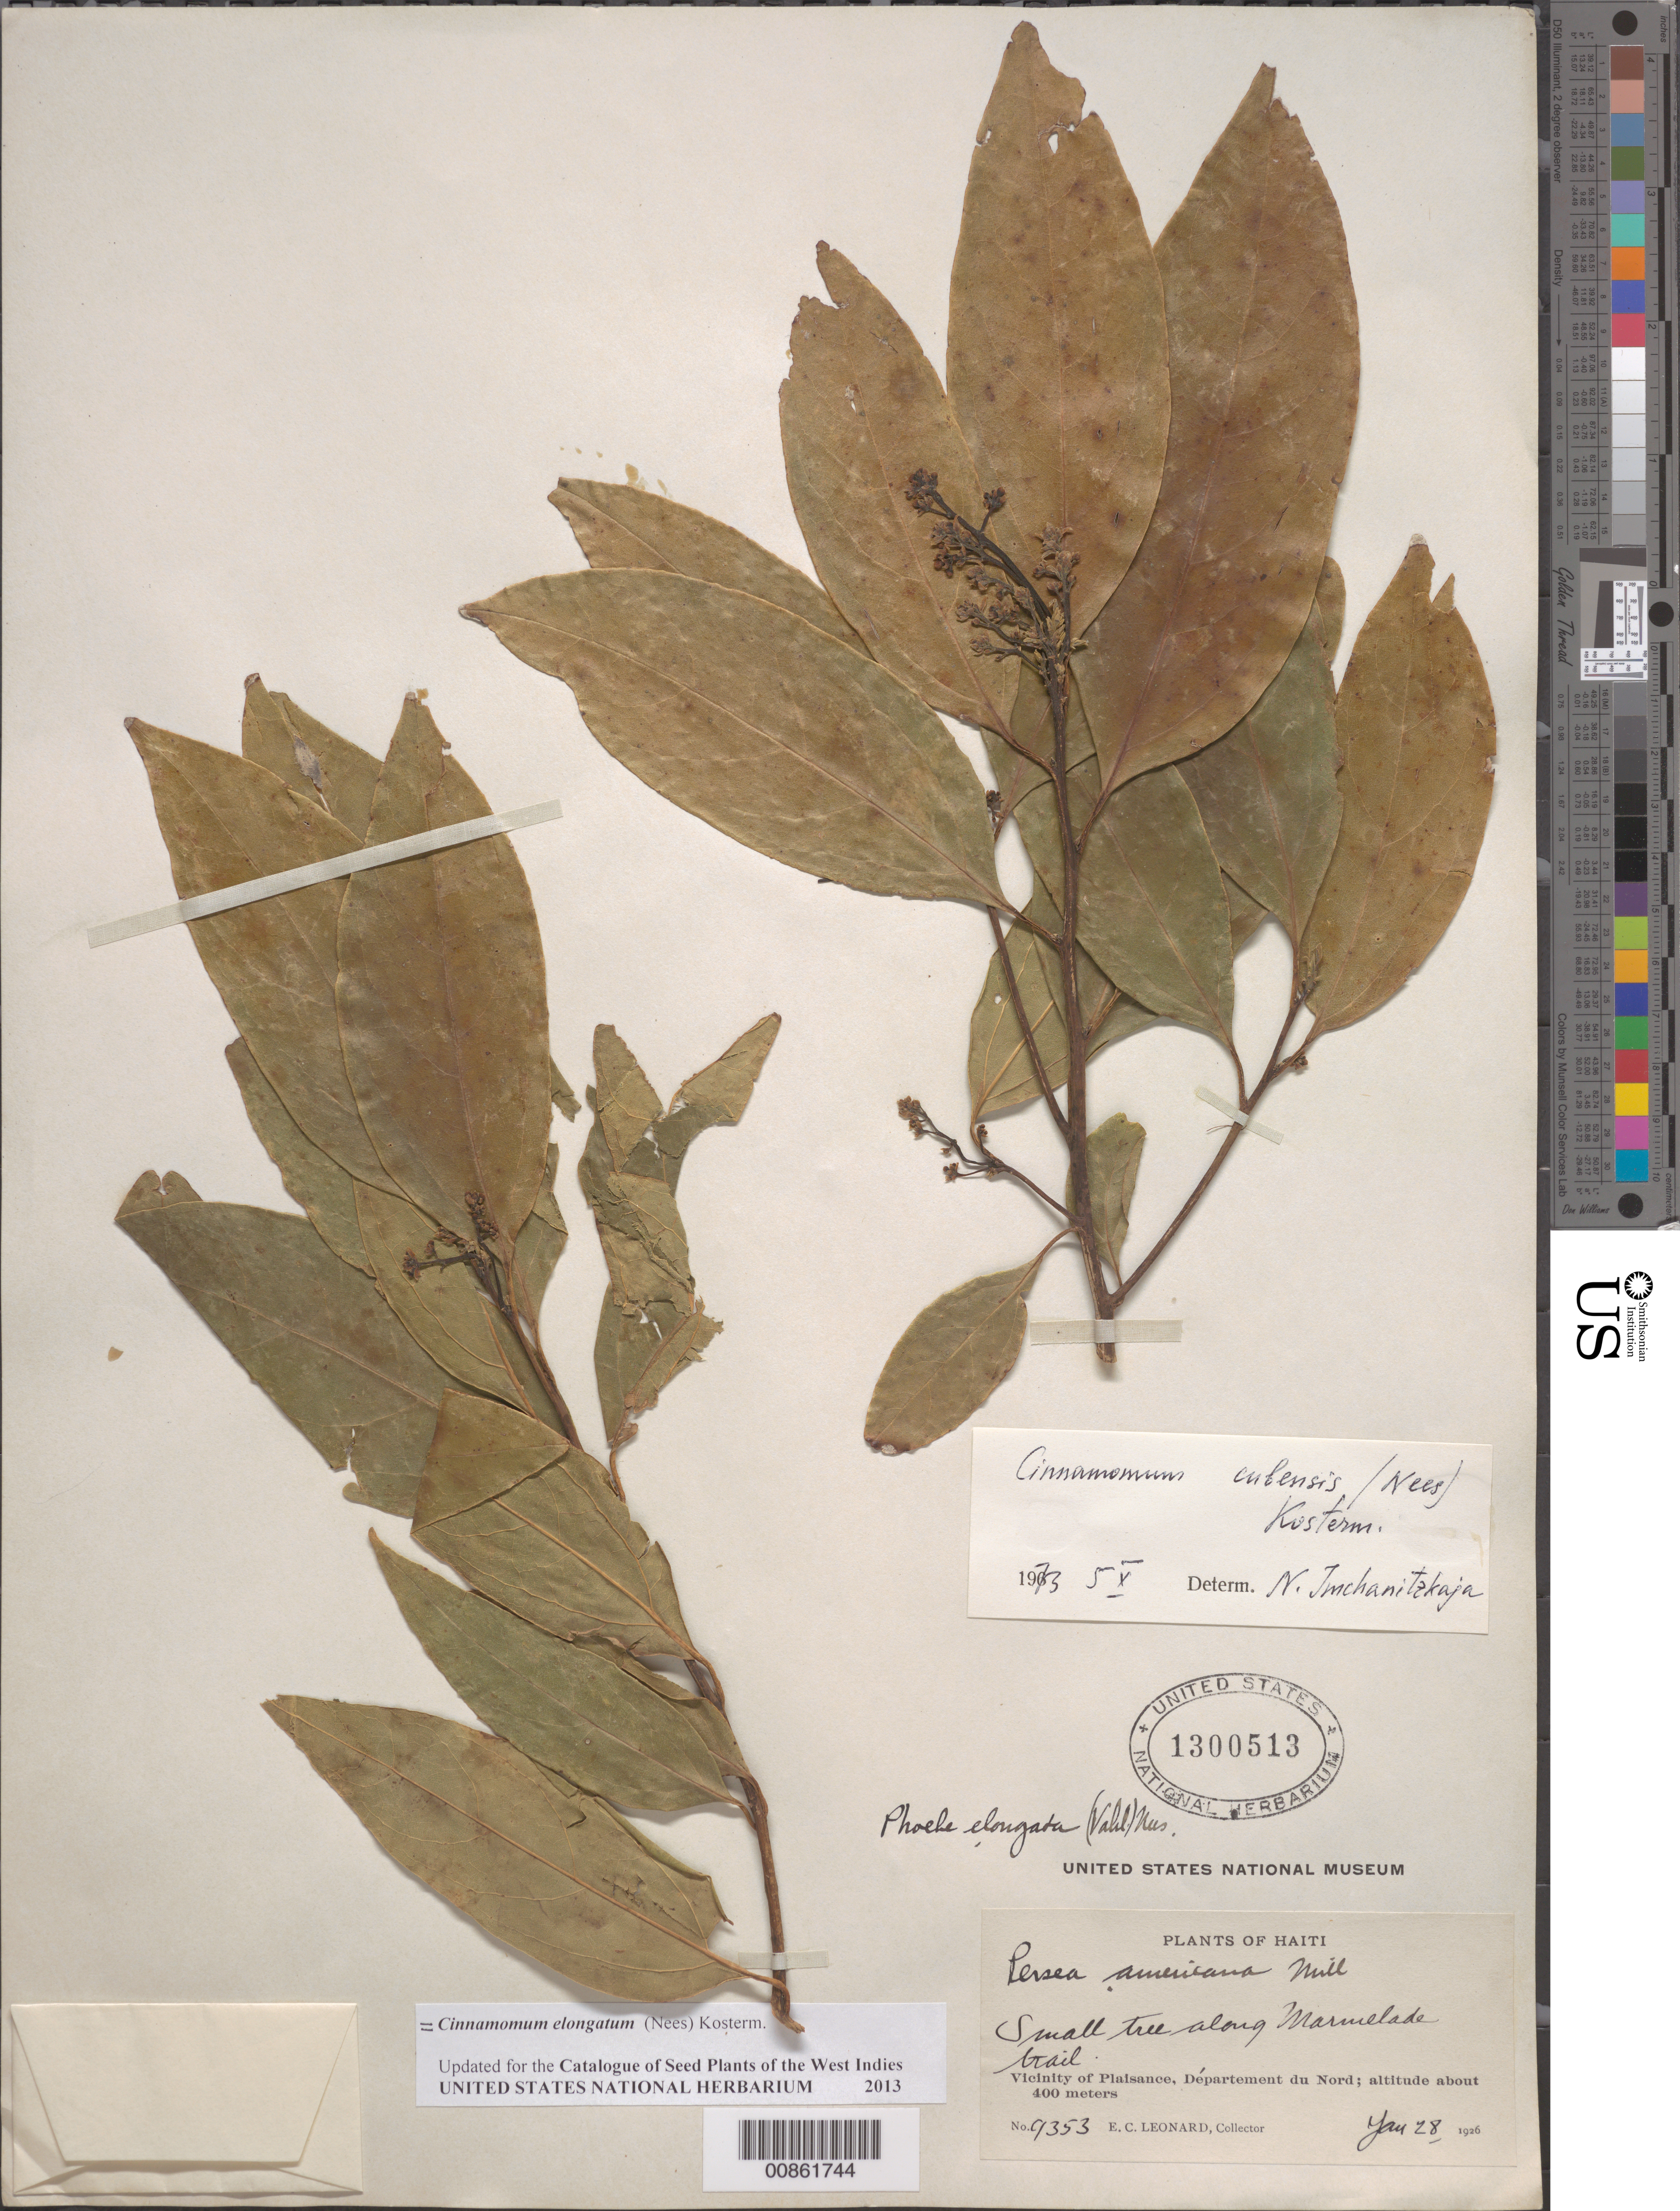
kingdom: Plantae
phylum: Tracheophyta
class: Magnoliopsida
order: Laurales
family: Lauraceae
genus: Cinnamomum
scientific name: Cinnamomum elongatum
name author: (Nees) Kosterm.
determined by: Imchanitzkaja, N.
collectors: E. C. Leonard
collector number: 9353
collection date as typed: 28 Jan 1926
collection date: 1926-01-28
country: Haiti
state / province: Nord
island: Hispaniola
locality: Vicinity of Plaisance, along Marmelade Trail.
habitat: Trail.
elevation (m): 400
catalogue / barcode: US 1300513